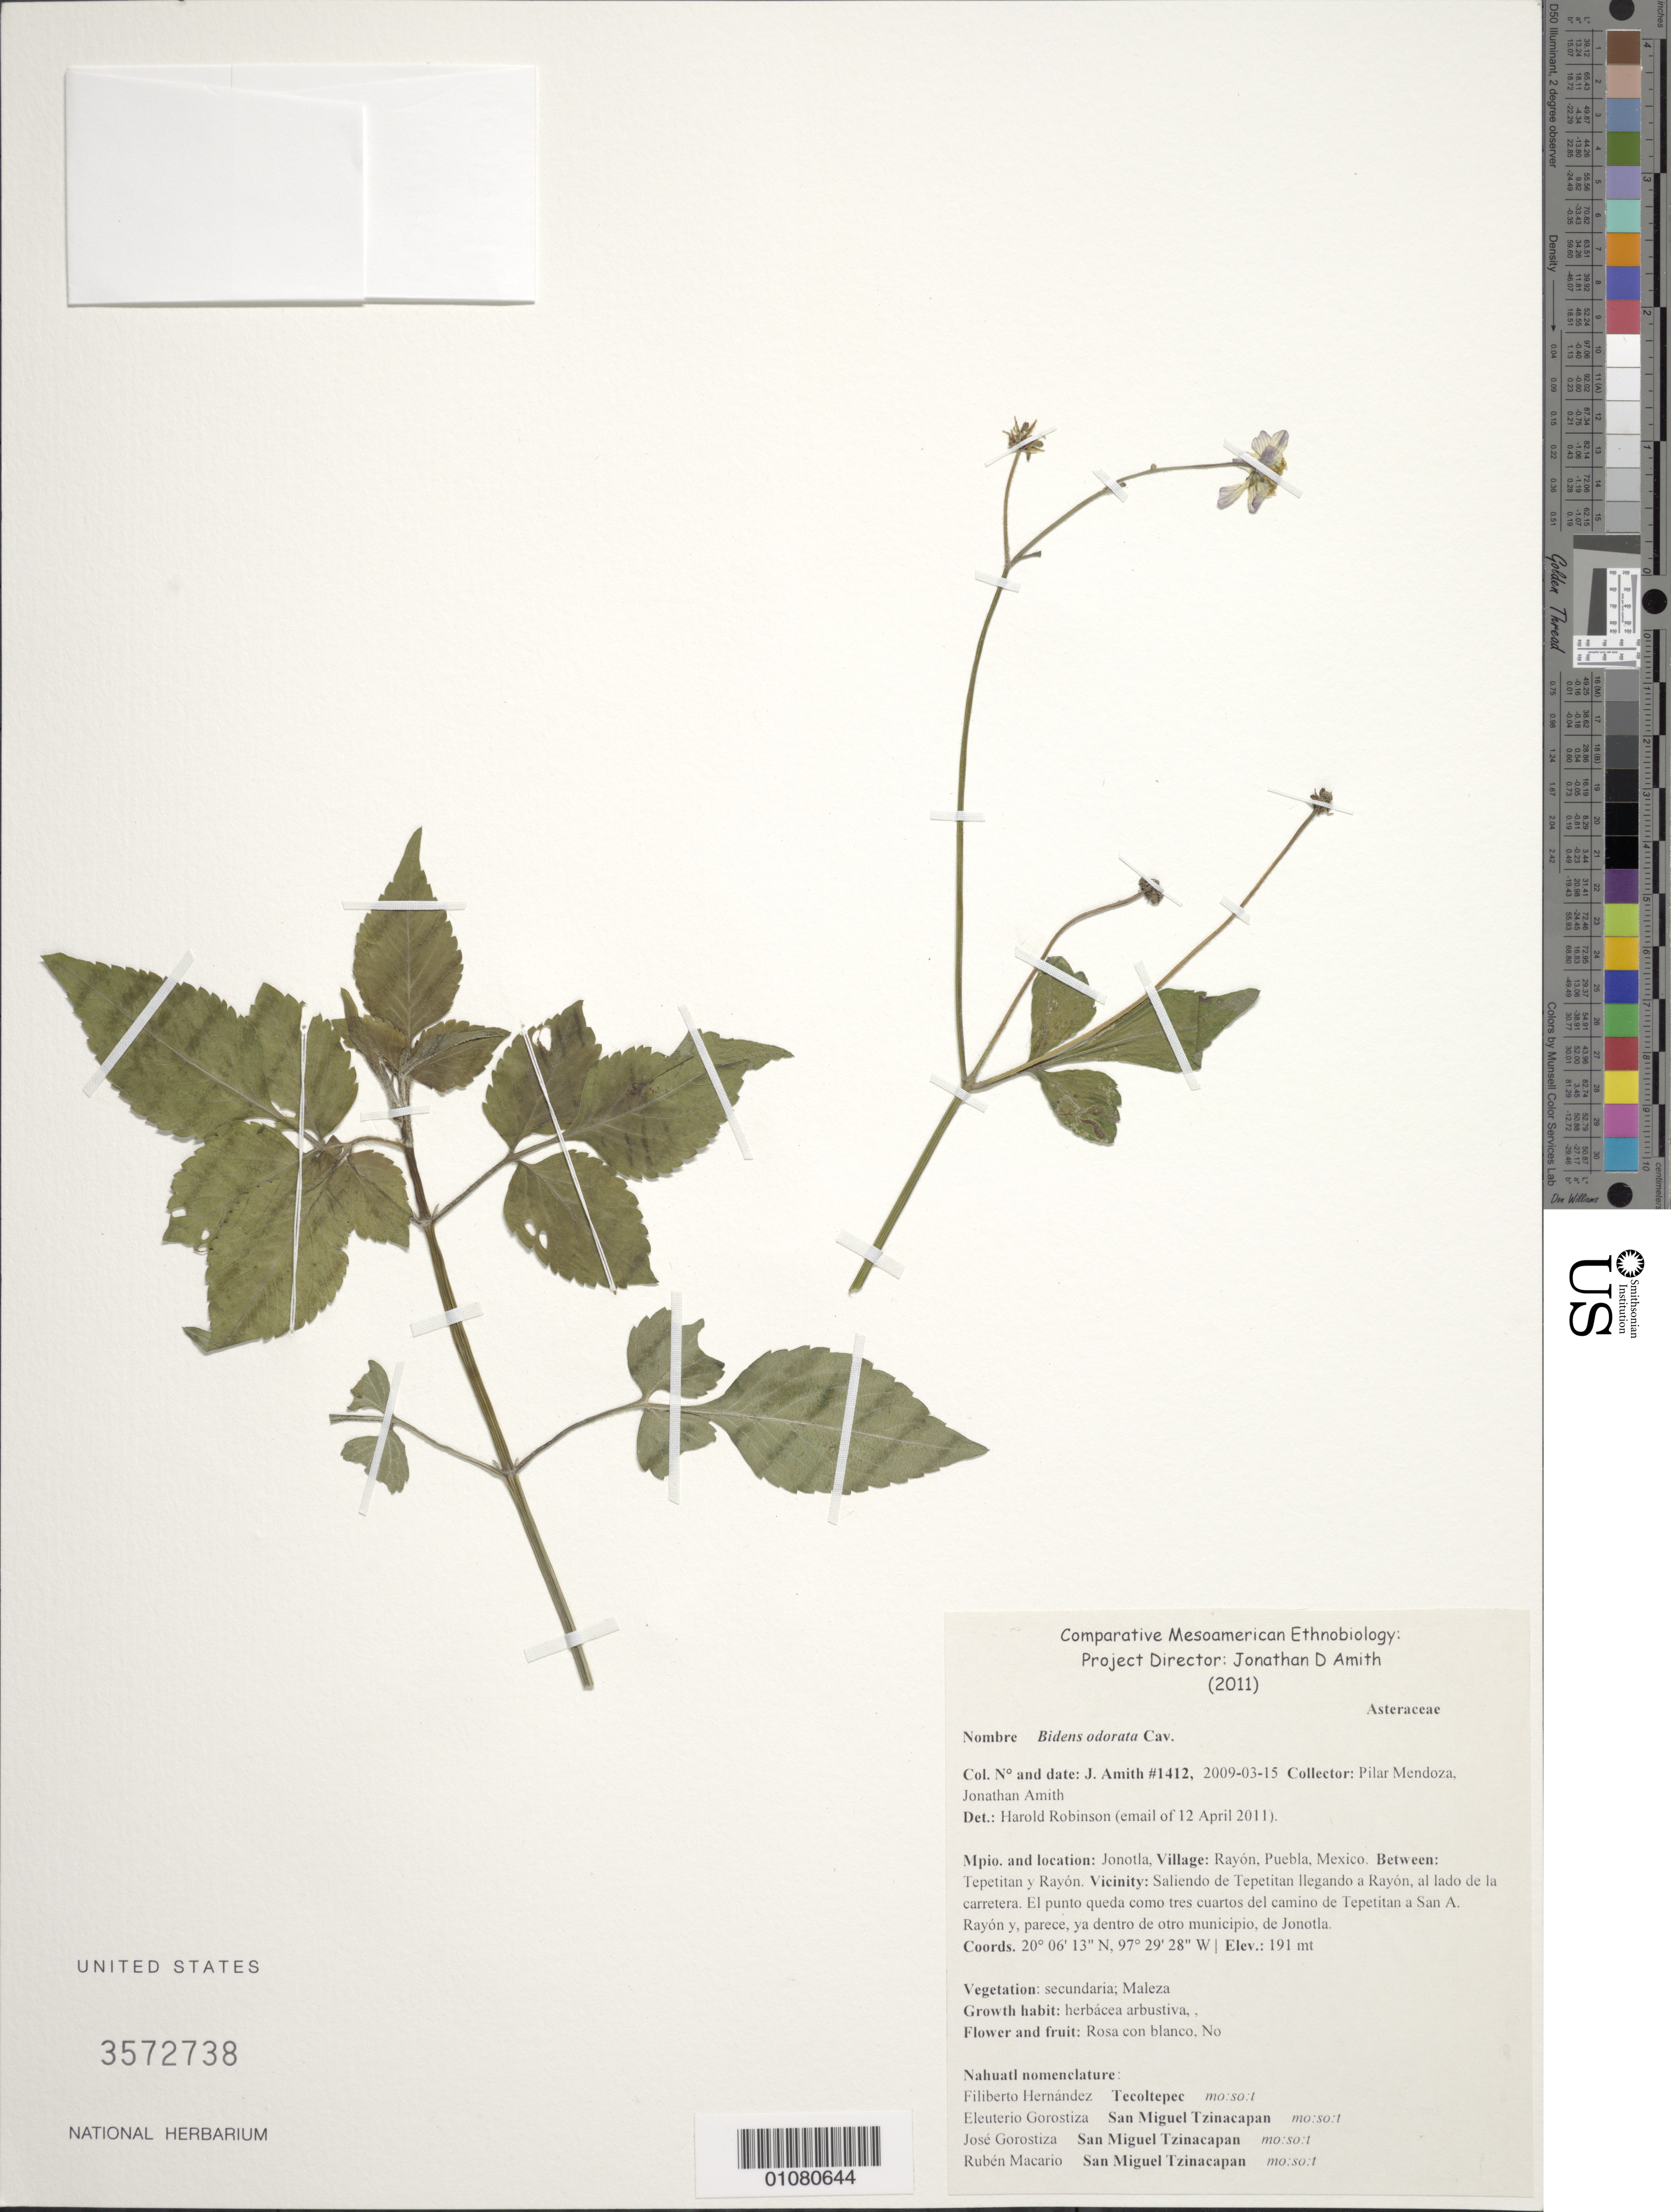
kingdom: Plantae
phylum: Tracheophyta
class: Magnoliopsida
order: Asterales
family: Asteraceae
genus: Bidens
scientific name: Bidens odorata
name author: Cav.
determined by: Robinson, Harold E., (US)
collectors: J. D. Amith & P. Mendoza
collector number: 1412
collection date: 2009-03-15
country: Mexico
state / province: Puebla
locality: Rayón, Jonotla, between Tepetitan y Rayón, vic saliendo de Tepetitan llegando a Rayón, al lado de la carretera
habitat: Vegetation secundaria, maleza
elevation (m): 191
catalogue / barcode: US 3572738